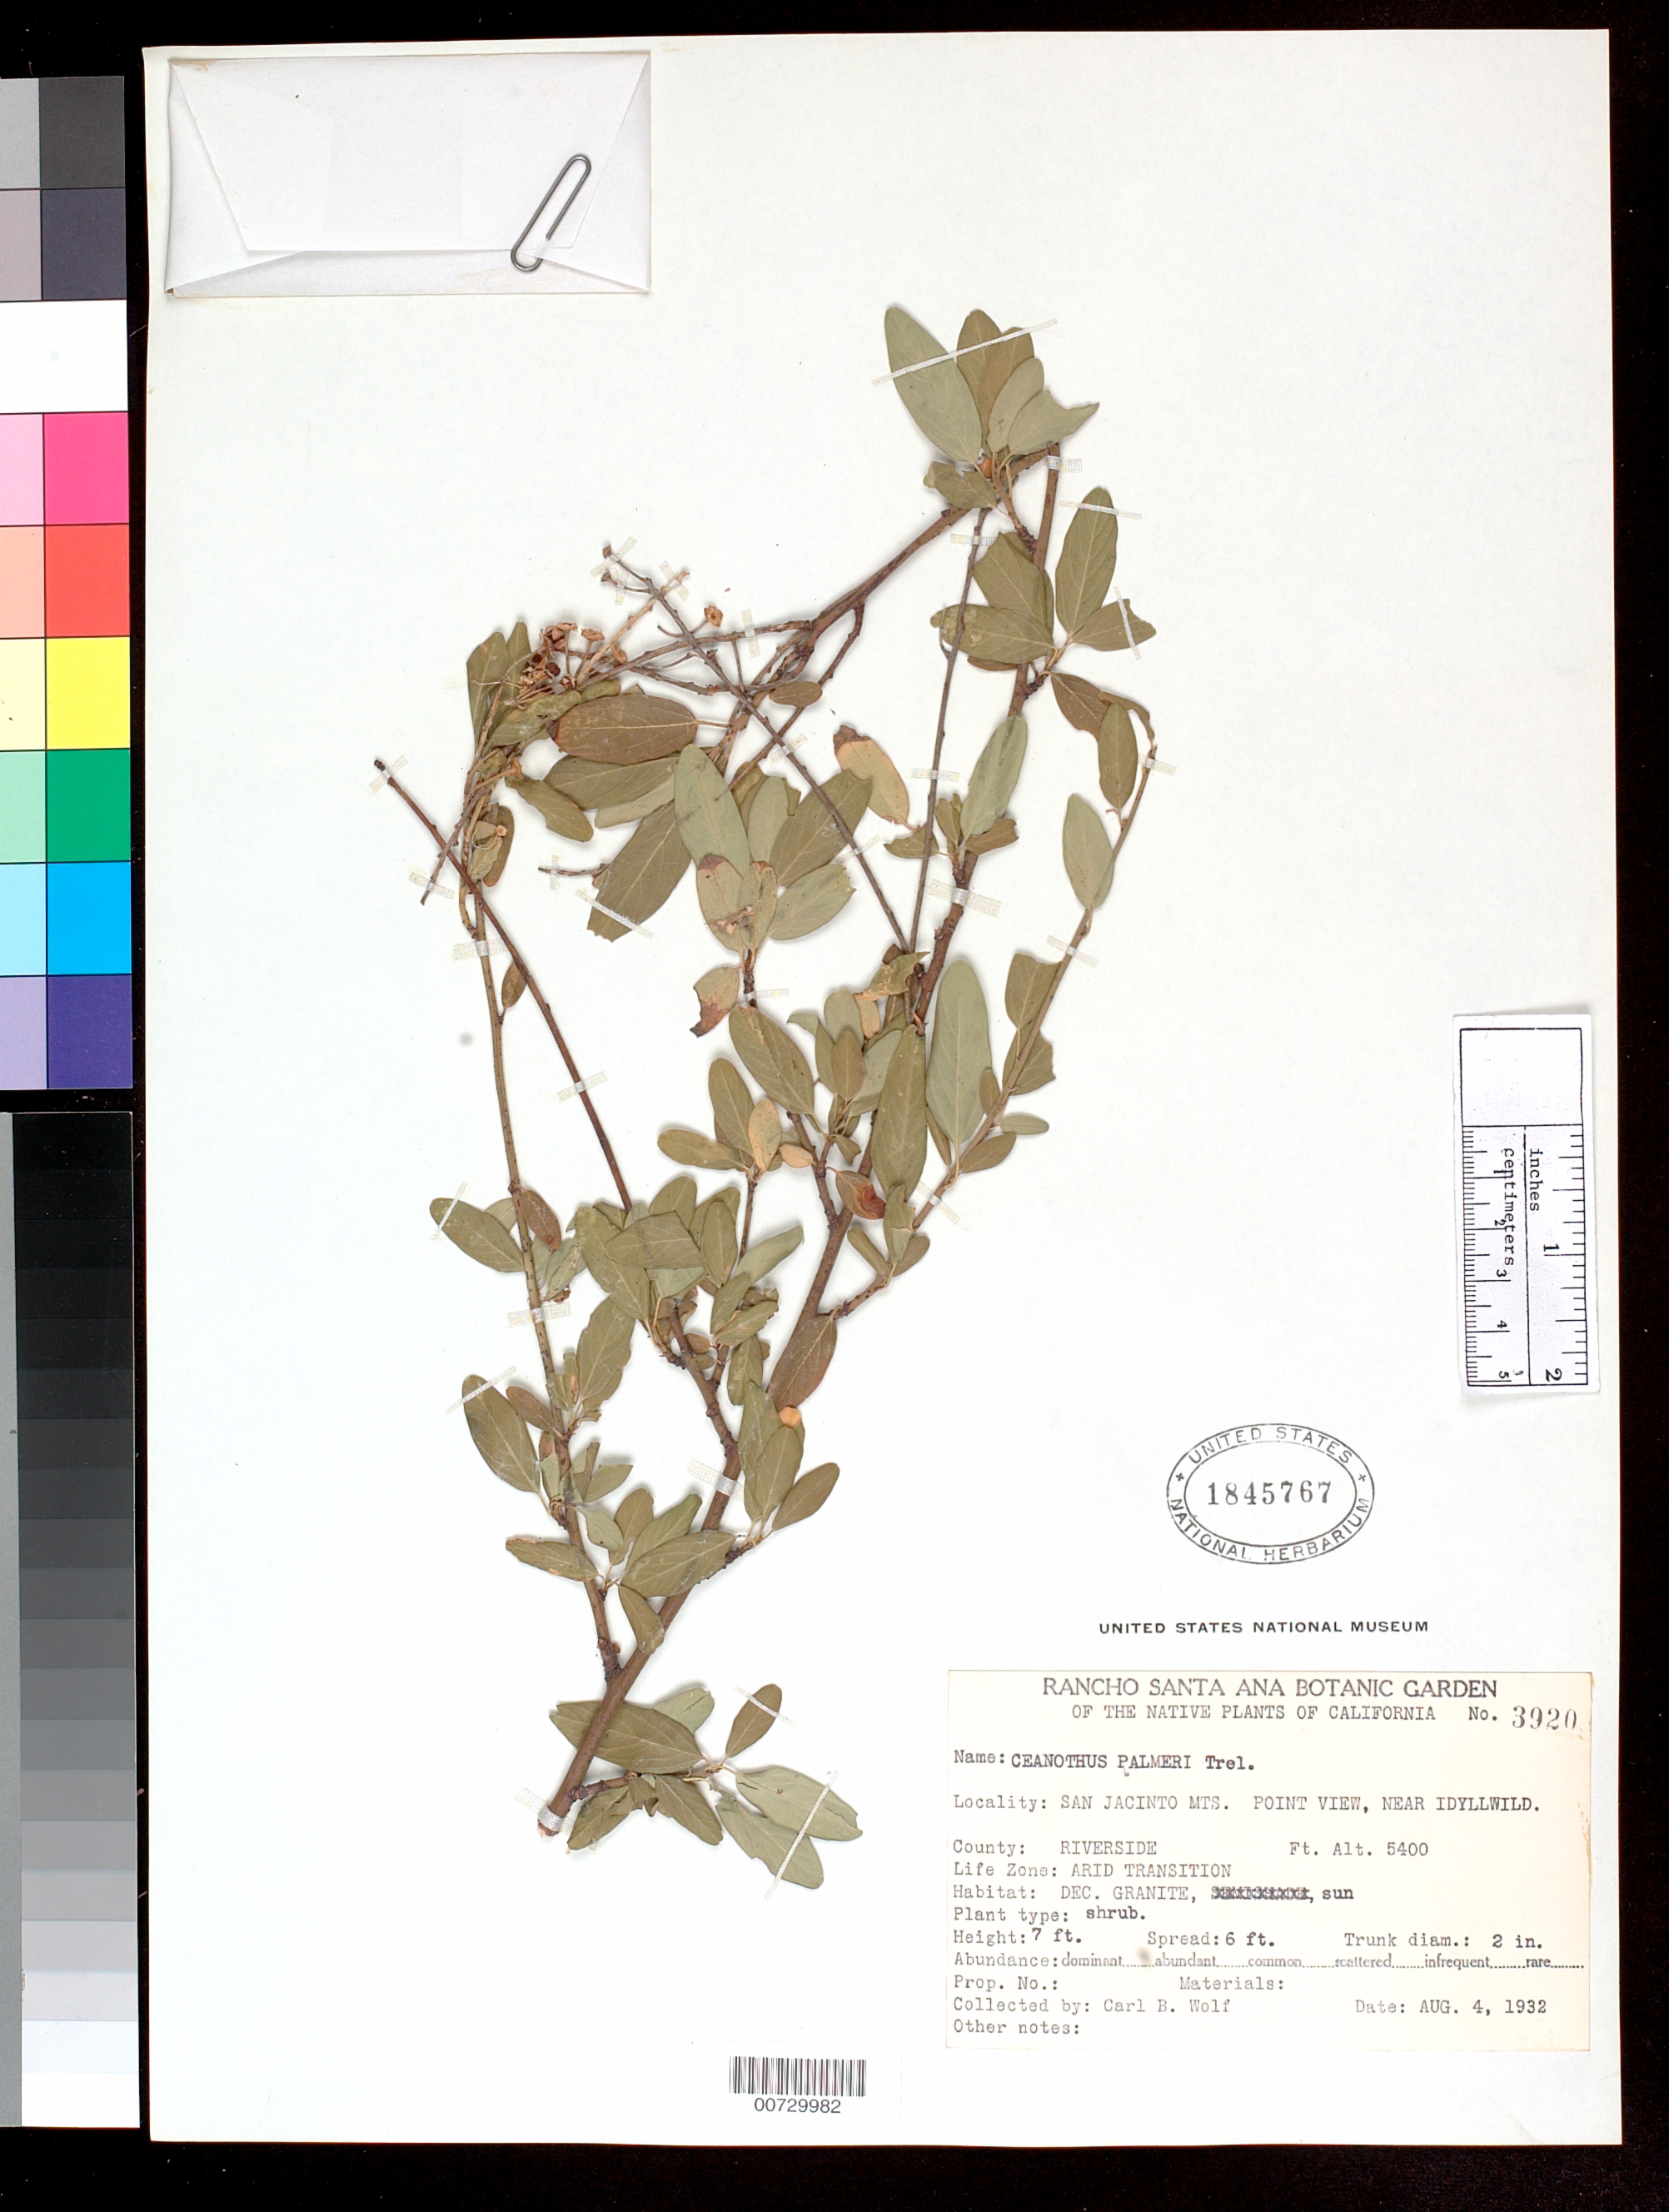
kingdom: Plantae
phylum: Tracheophyta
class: Magnoliopsida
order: Rosales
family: Rhamnaceae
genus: Ceanothus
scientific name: Ceanothus palmeri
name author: Trel.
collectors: C. B. Wolf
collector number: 3920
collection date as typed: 4 Aug 1932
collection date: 1932-08-04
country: United States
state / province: California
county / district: Riverside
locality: San Jacinto Mts. Point View, near Idyllwild.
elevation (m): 1646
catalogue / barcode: US 1845767